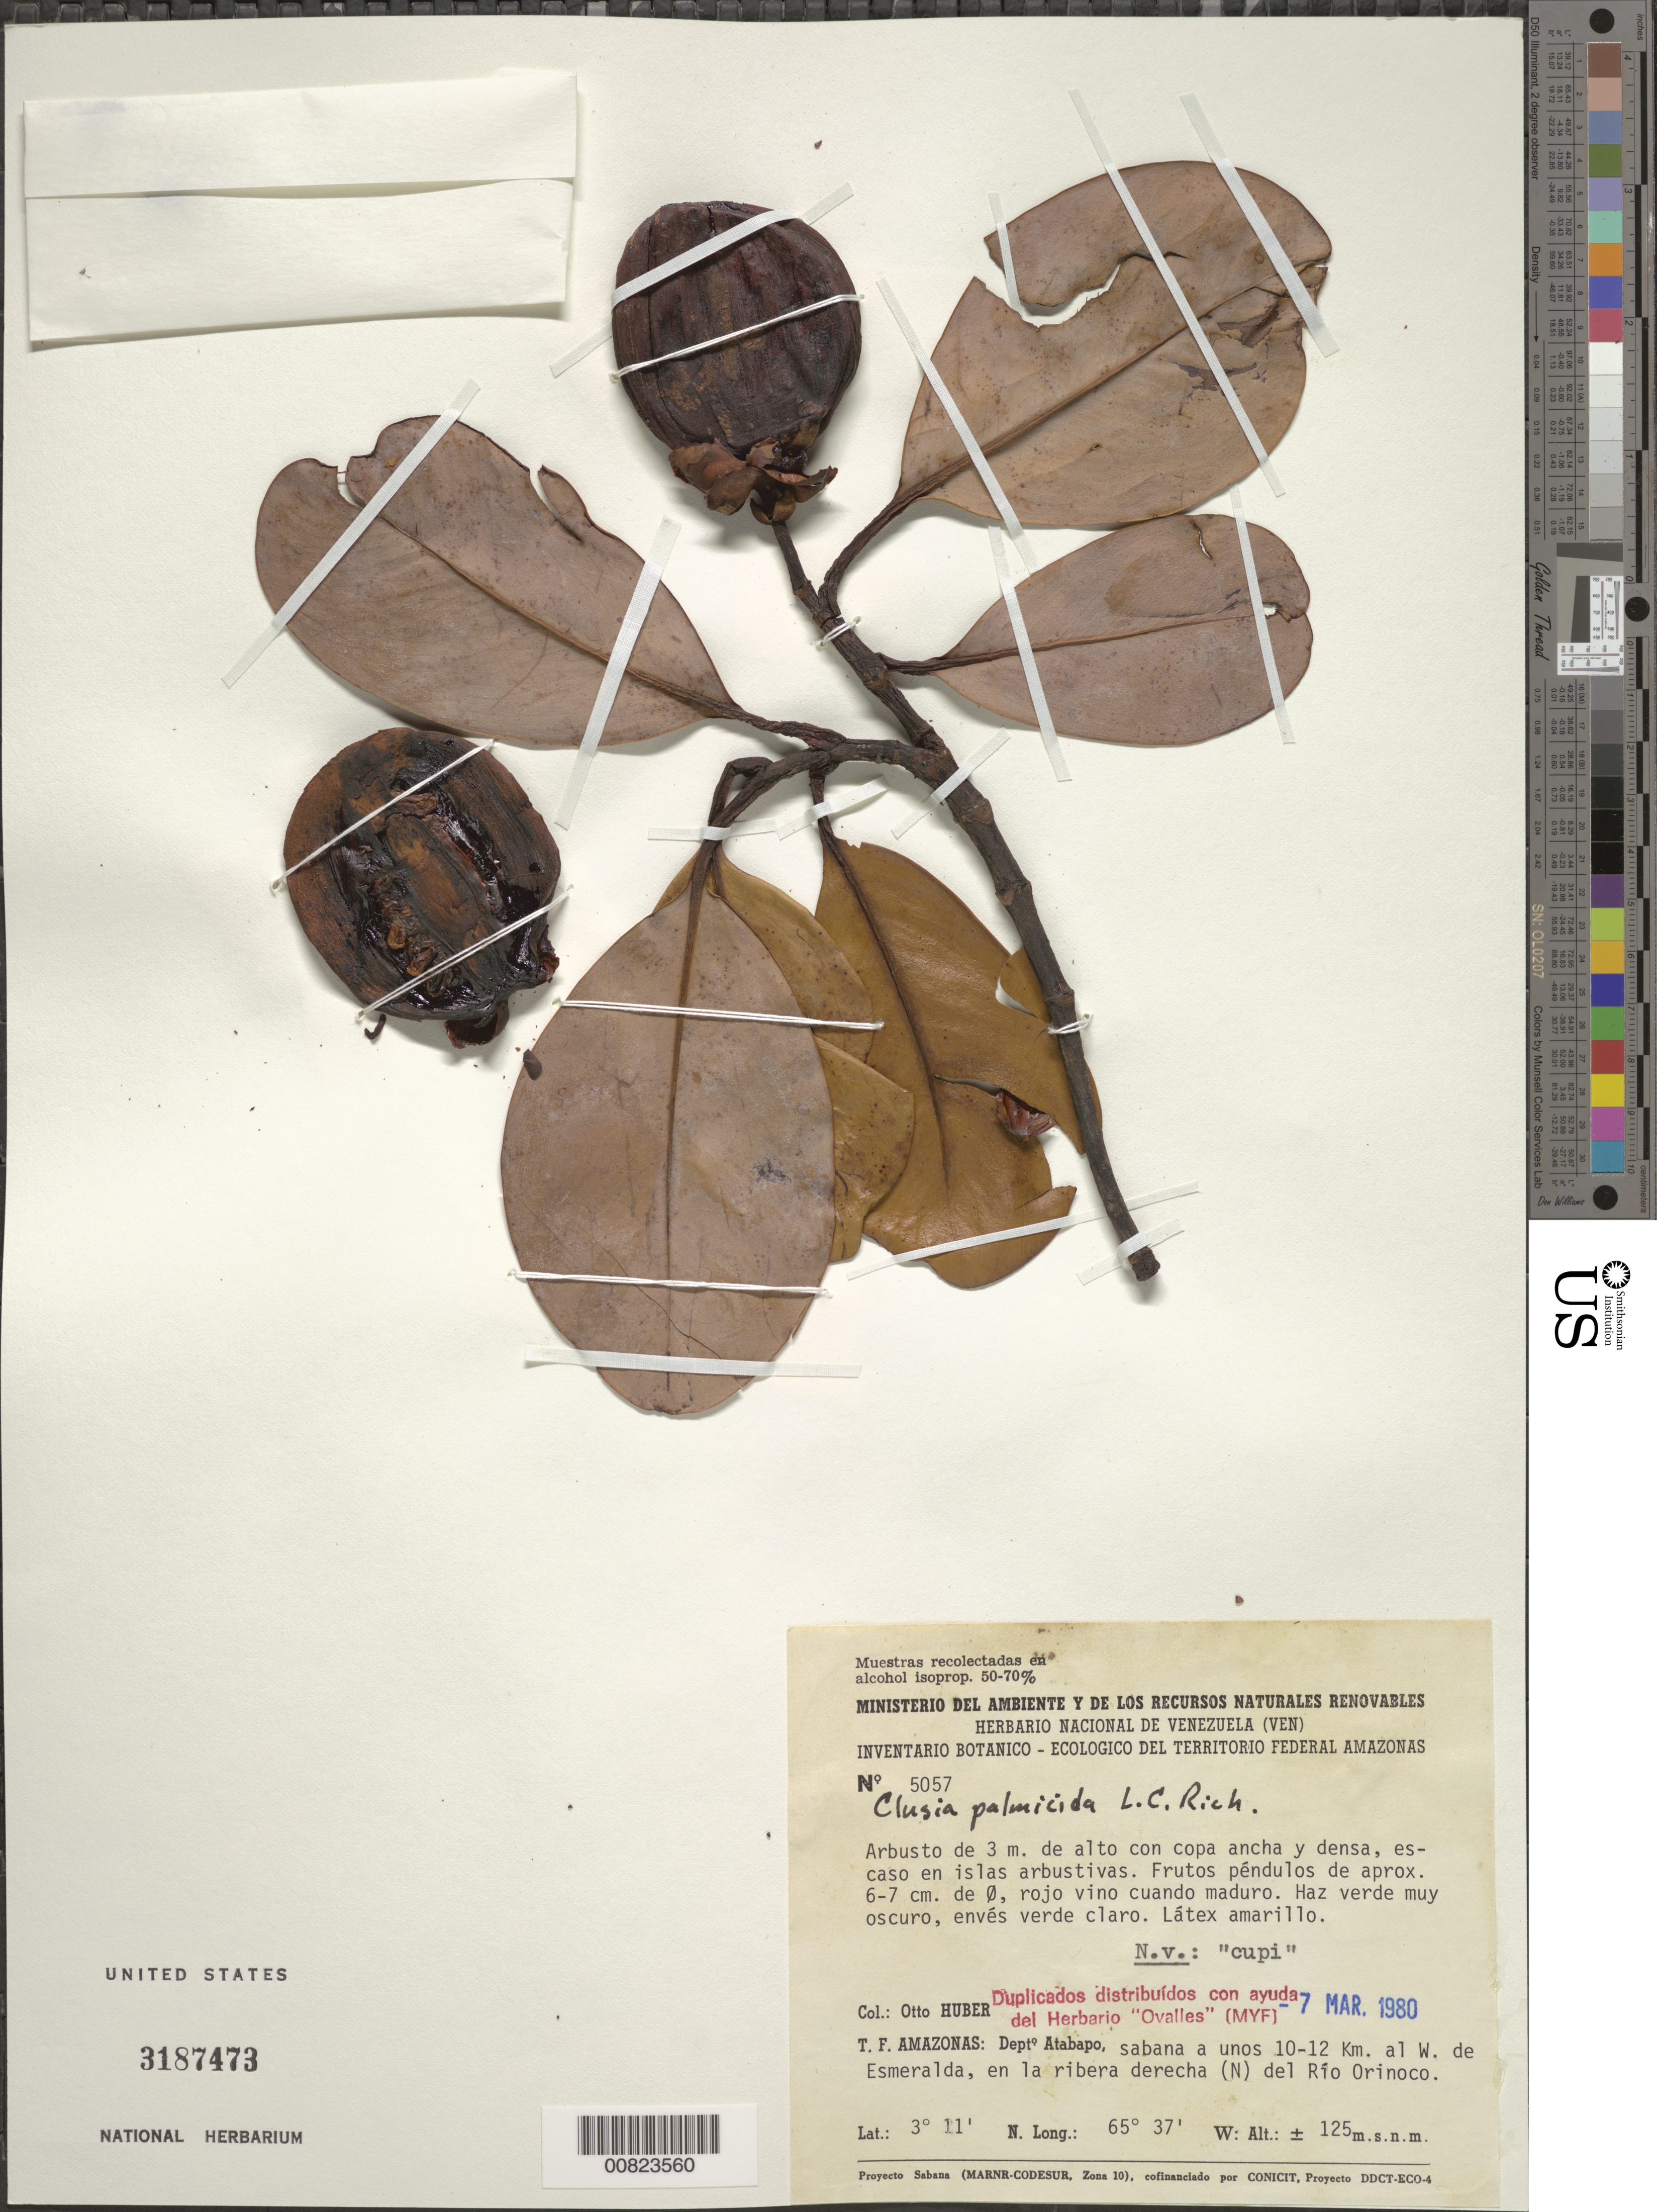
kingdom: Plantae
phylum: Tracheophyta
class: Magnoliopsida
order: Malpighiales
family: Clusiaceae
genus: Clusia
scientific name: Clusia palmicida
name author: Rich.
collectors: O. Huber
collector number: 5057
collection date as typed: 7-Mar-80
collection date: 1980-03-07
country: Venezuela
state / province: Amazonas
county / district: Atabapo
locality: Esmeralda, 12 km al W, en la ribera derecha (N) del Río Orinoco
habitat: Sabana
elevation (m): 125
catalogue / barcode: US 3187473